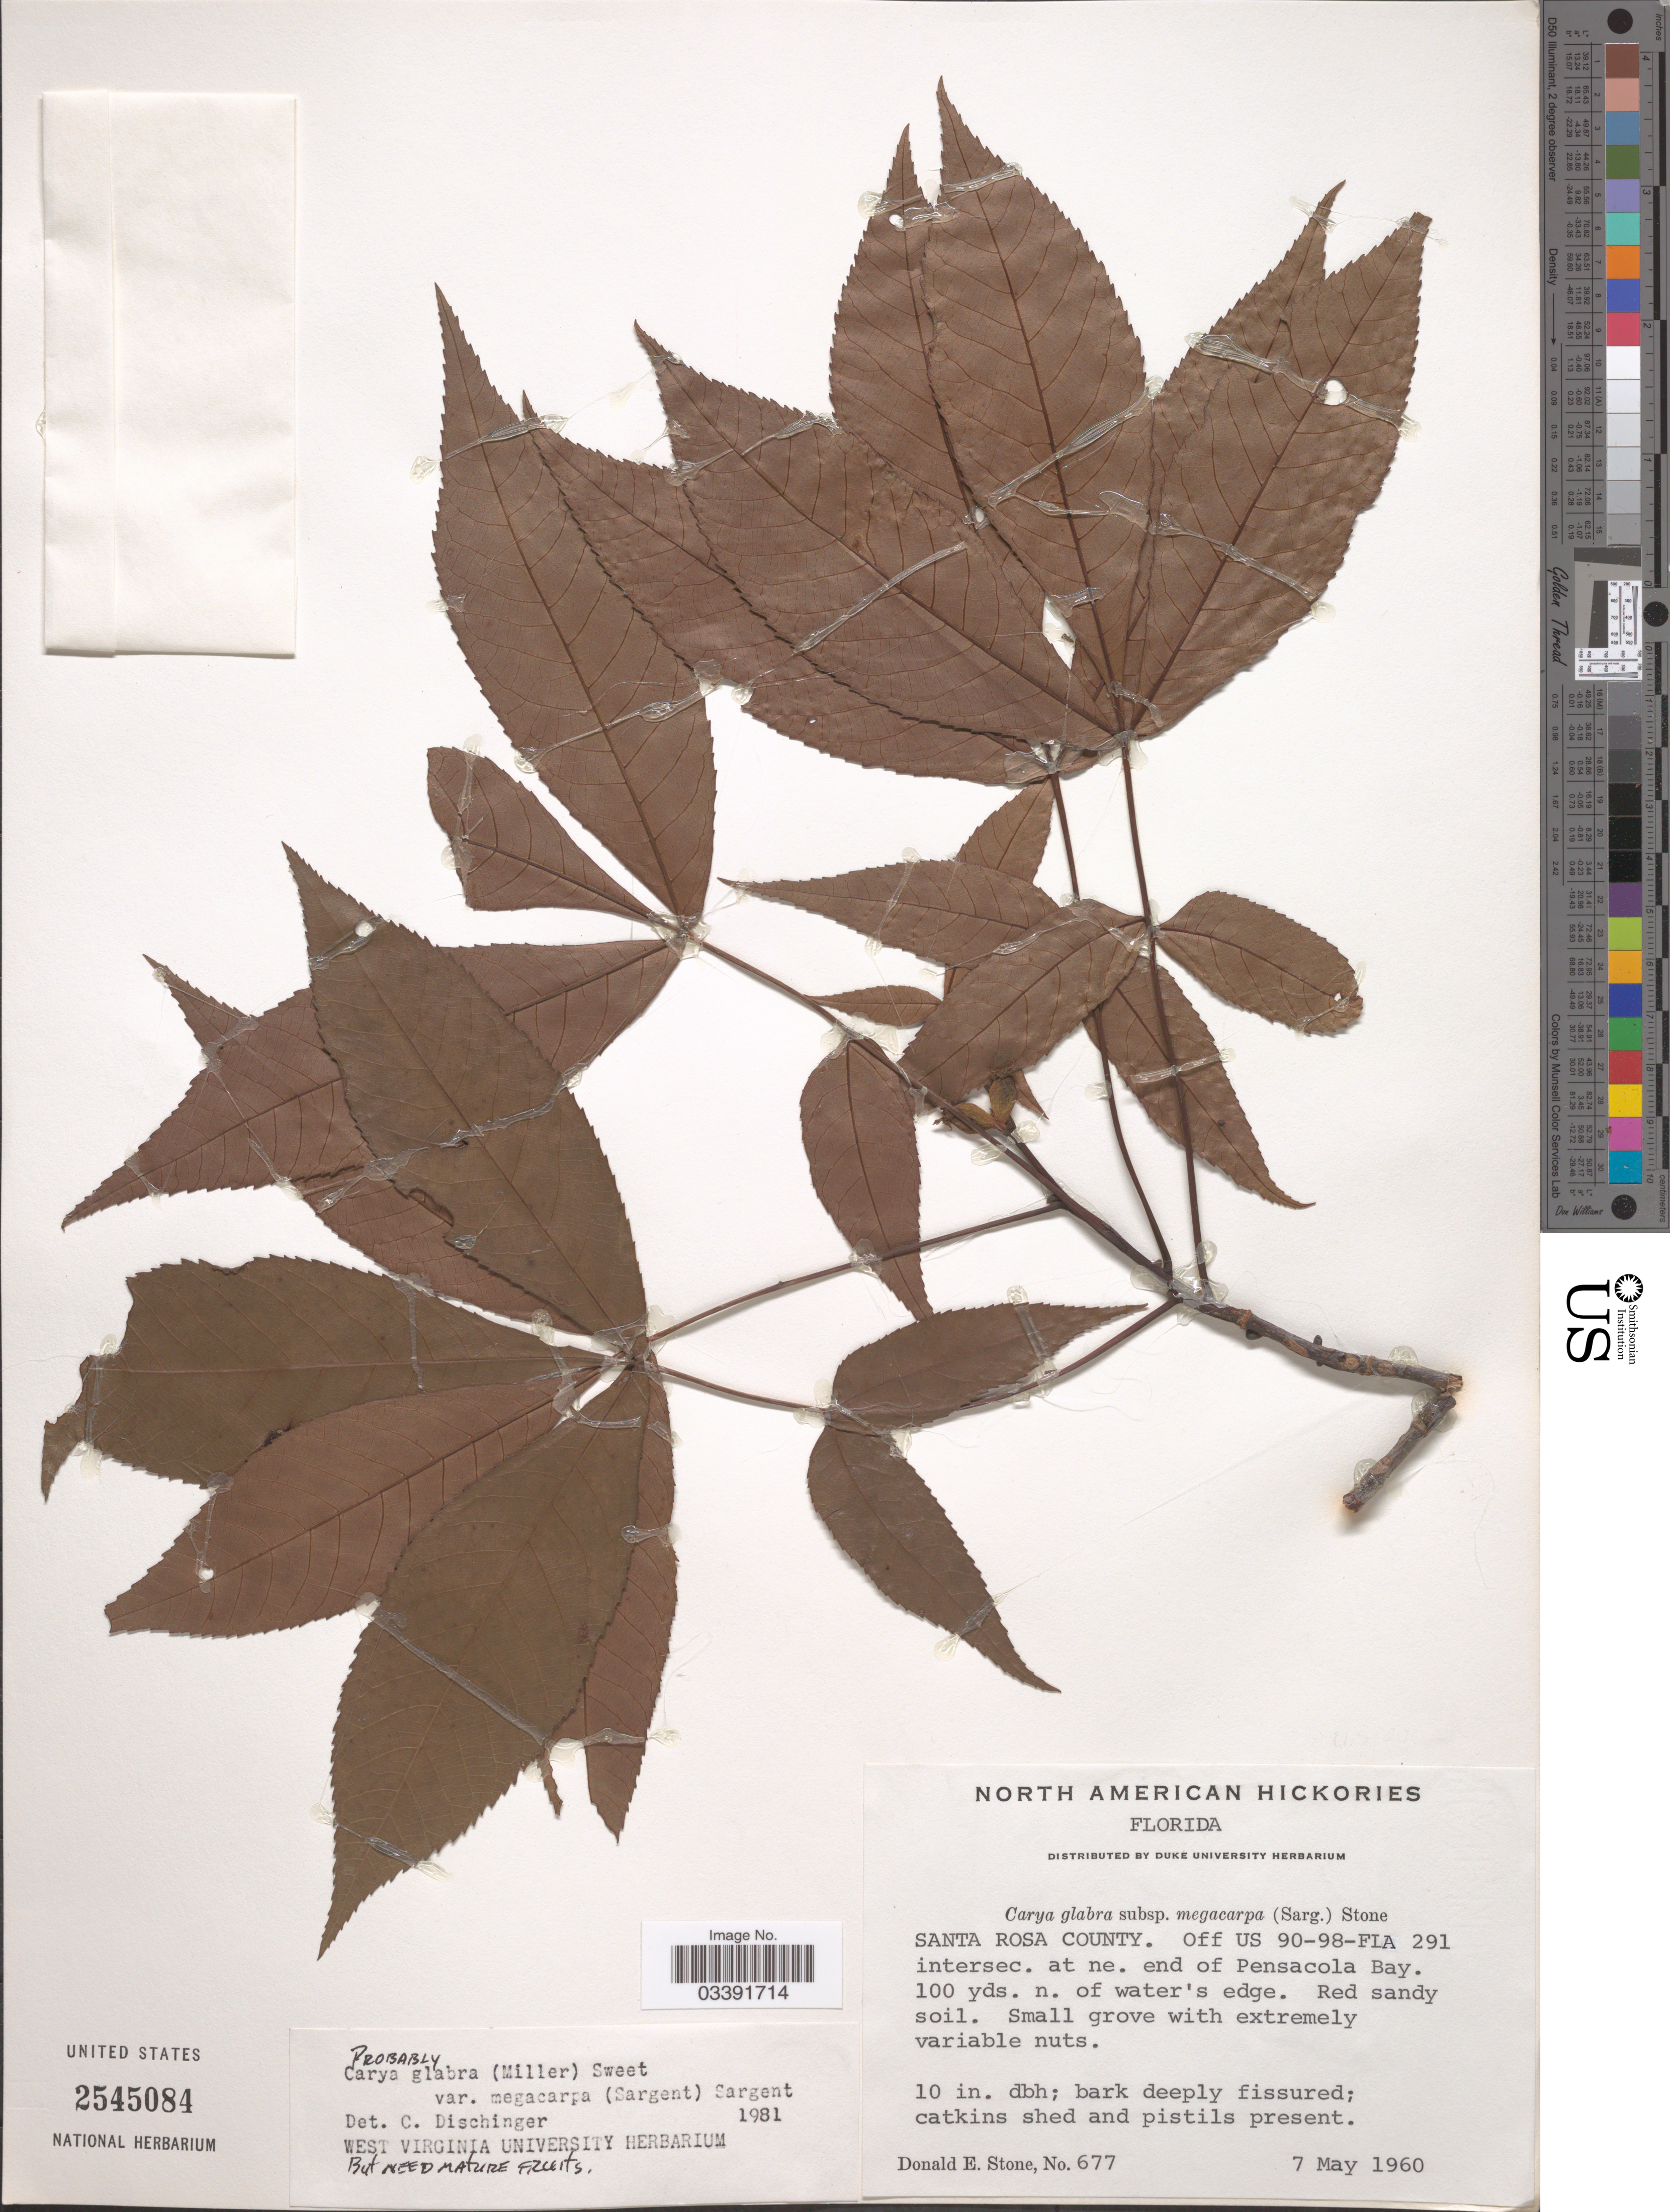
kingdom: Plantae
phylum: Tracheophyta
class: Magnoliopsida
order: Fagales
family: Juglandaceae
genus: Carya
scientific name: Carya glabra var. megacarpa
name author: (Sarg.) Sarg.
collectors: D. Stone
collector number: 677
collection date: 1960-05-07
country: United States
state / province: Florida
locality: Santa Rosa County. Off US 90-98-FLA 291 intersec. at ne. end of Pensacola Bay. 100 yds. n. of water's edge.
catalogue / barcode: US 2545084